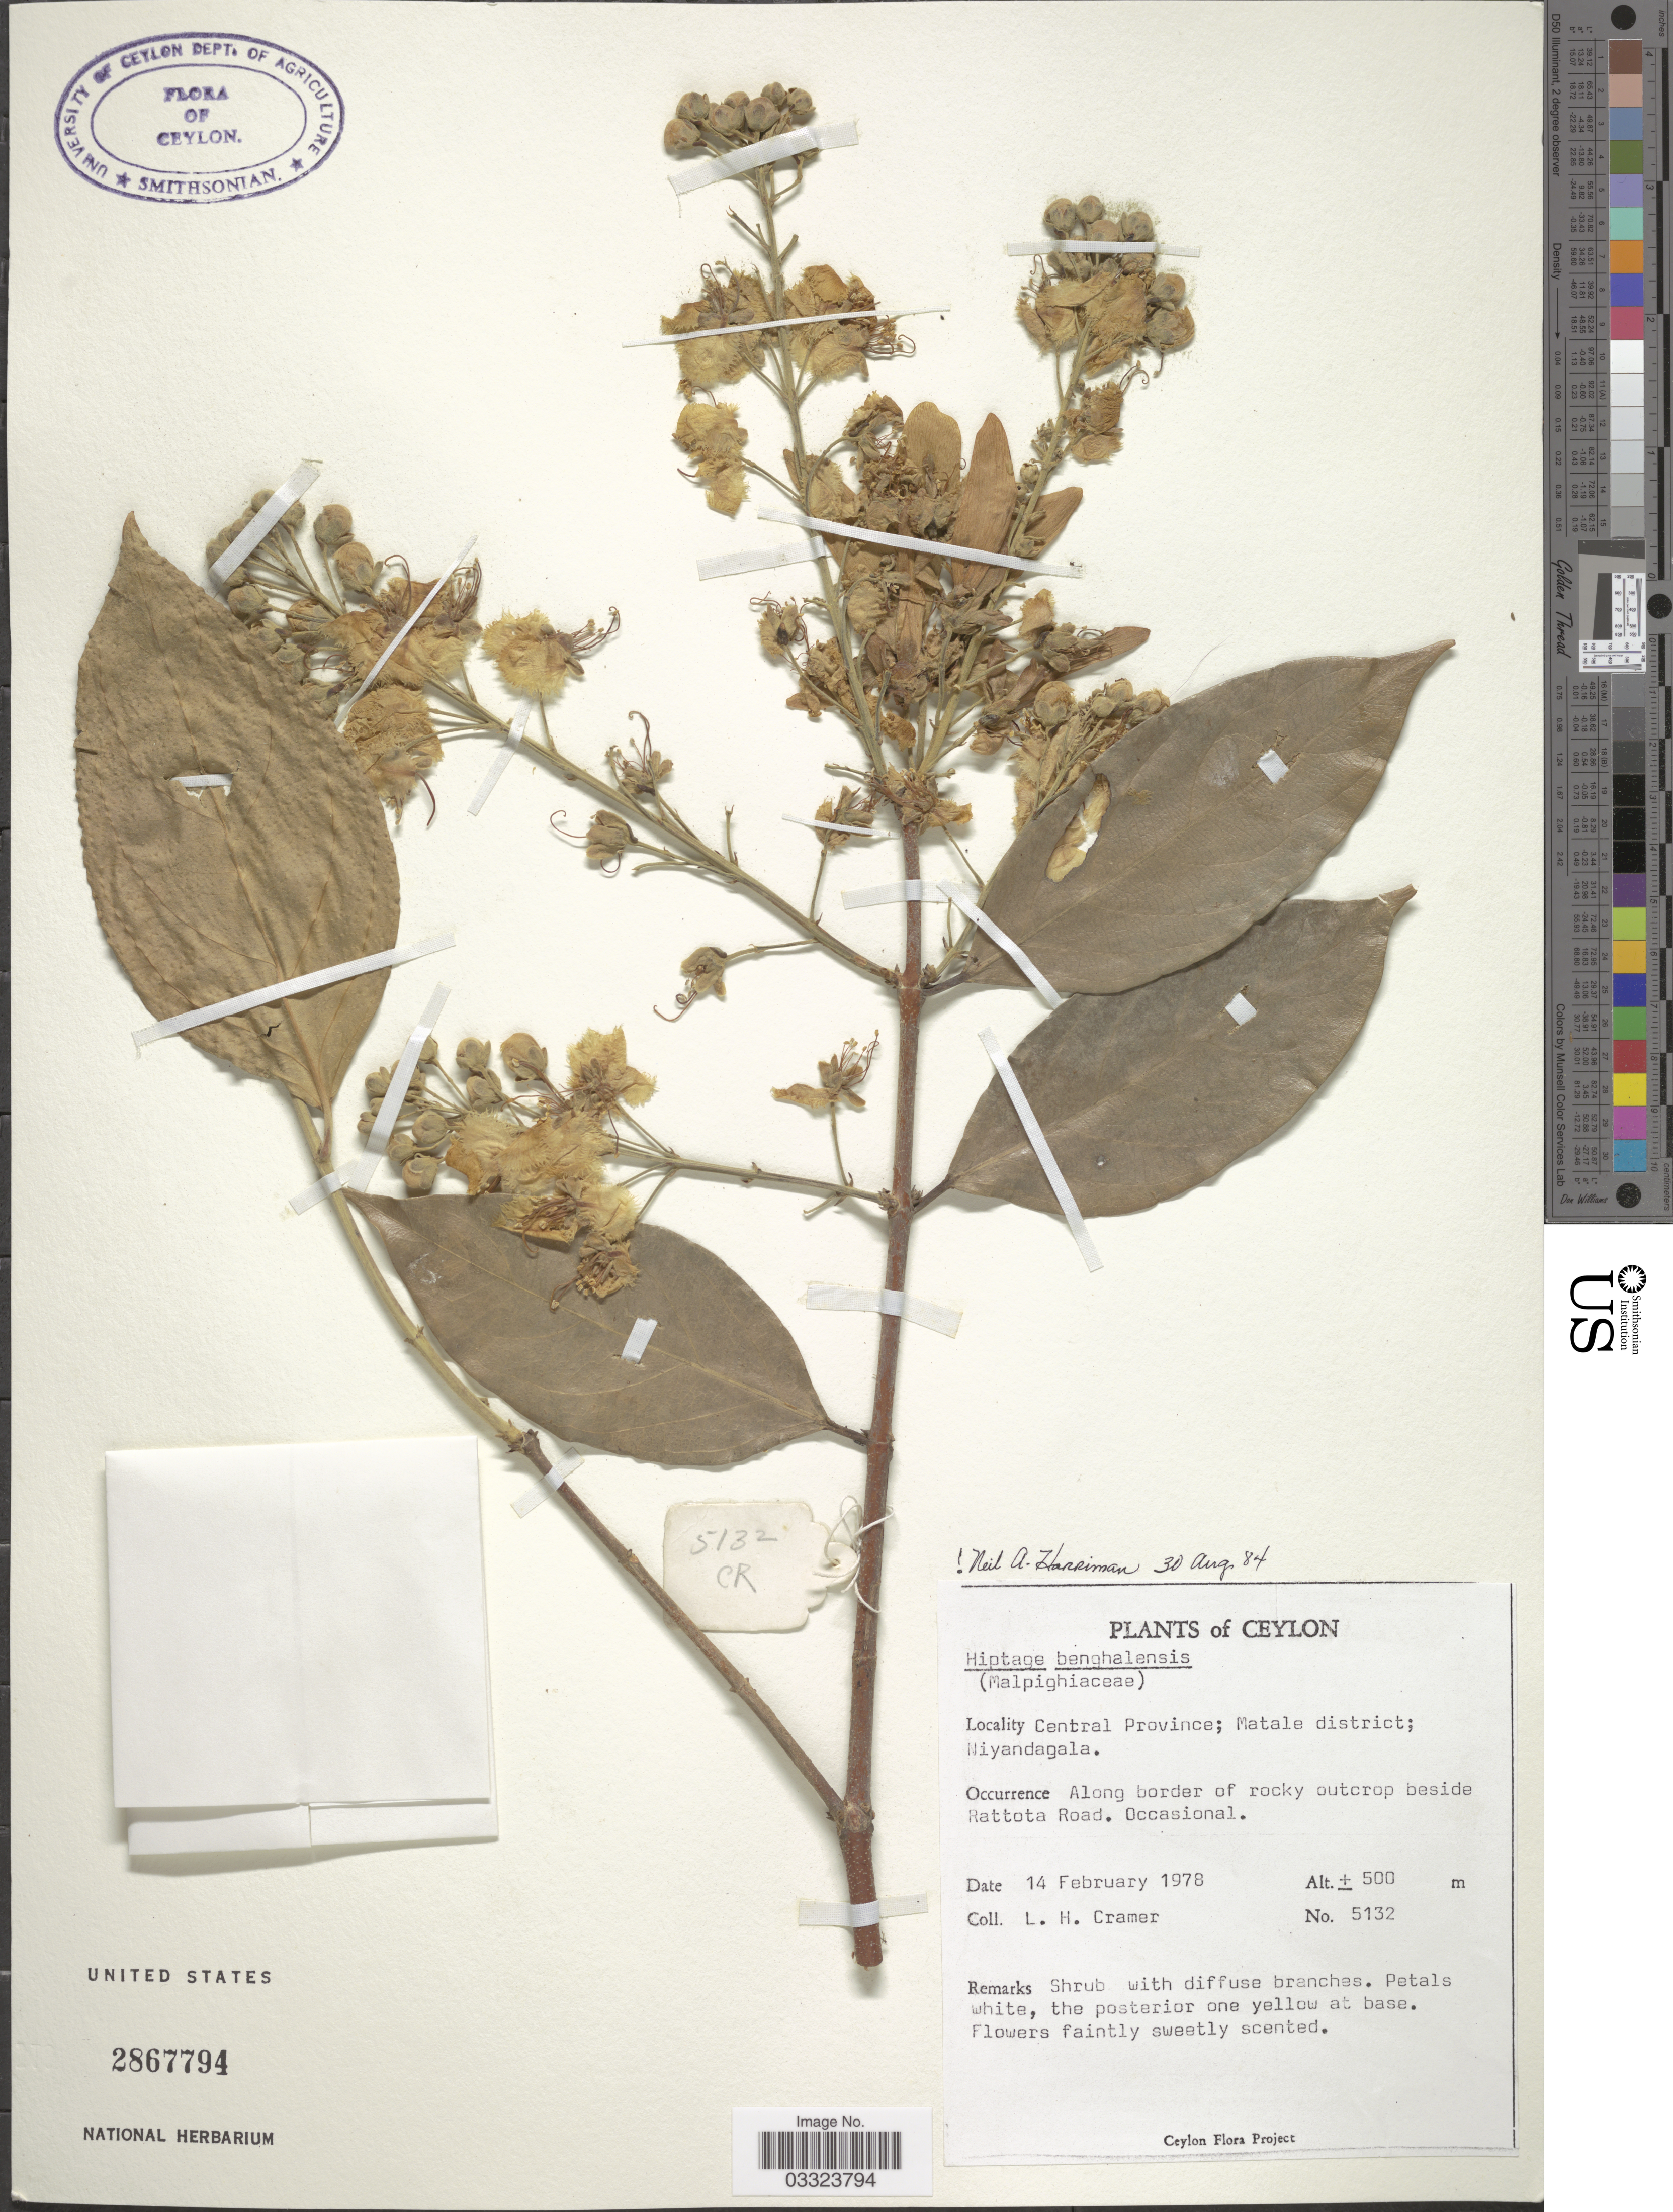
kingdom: Plantae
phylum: Tracheophyta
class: Magnoliopsida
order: Malpighiales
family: Malpighiaceae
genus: Hiptage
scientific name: Hiptage benghalensis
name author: (L.) Kurz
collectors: L. H. Cramer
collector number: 5132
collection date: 1978-02-14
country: Sri Lanka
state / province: Central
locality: Ceylon. Matale district; Niyandagala. Along border of rocky outcrop beside Rattota Road.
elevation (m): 500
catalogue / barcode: US 2867794